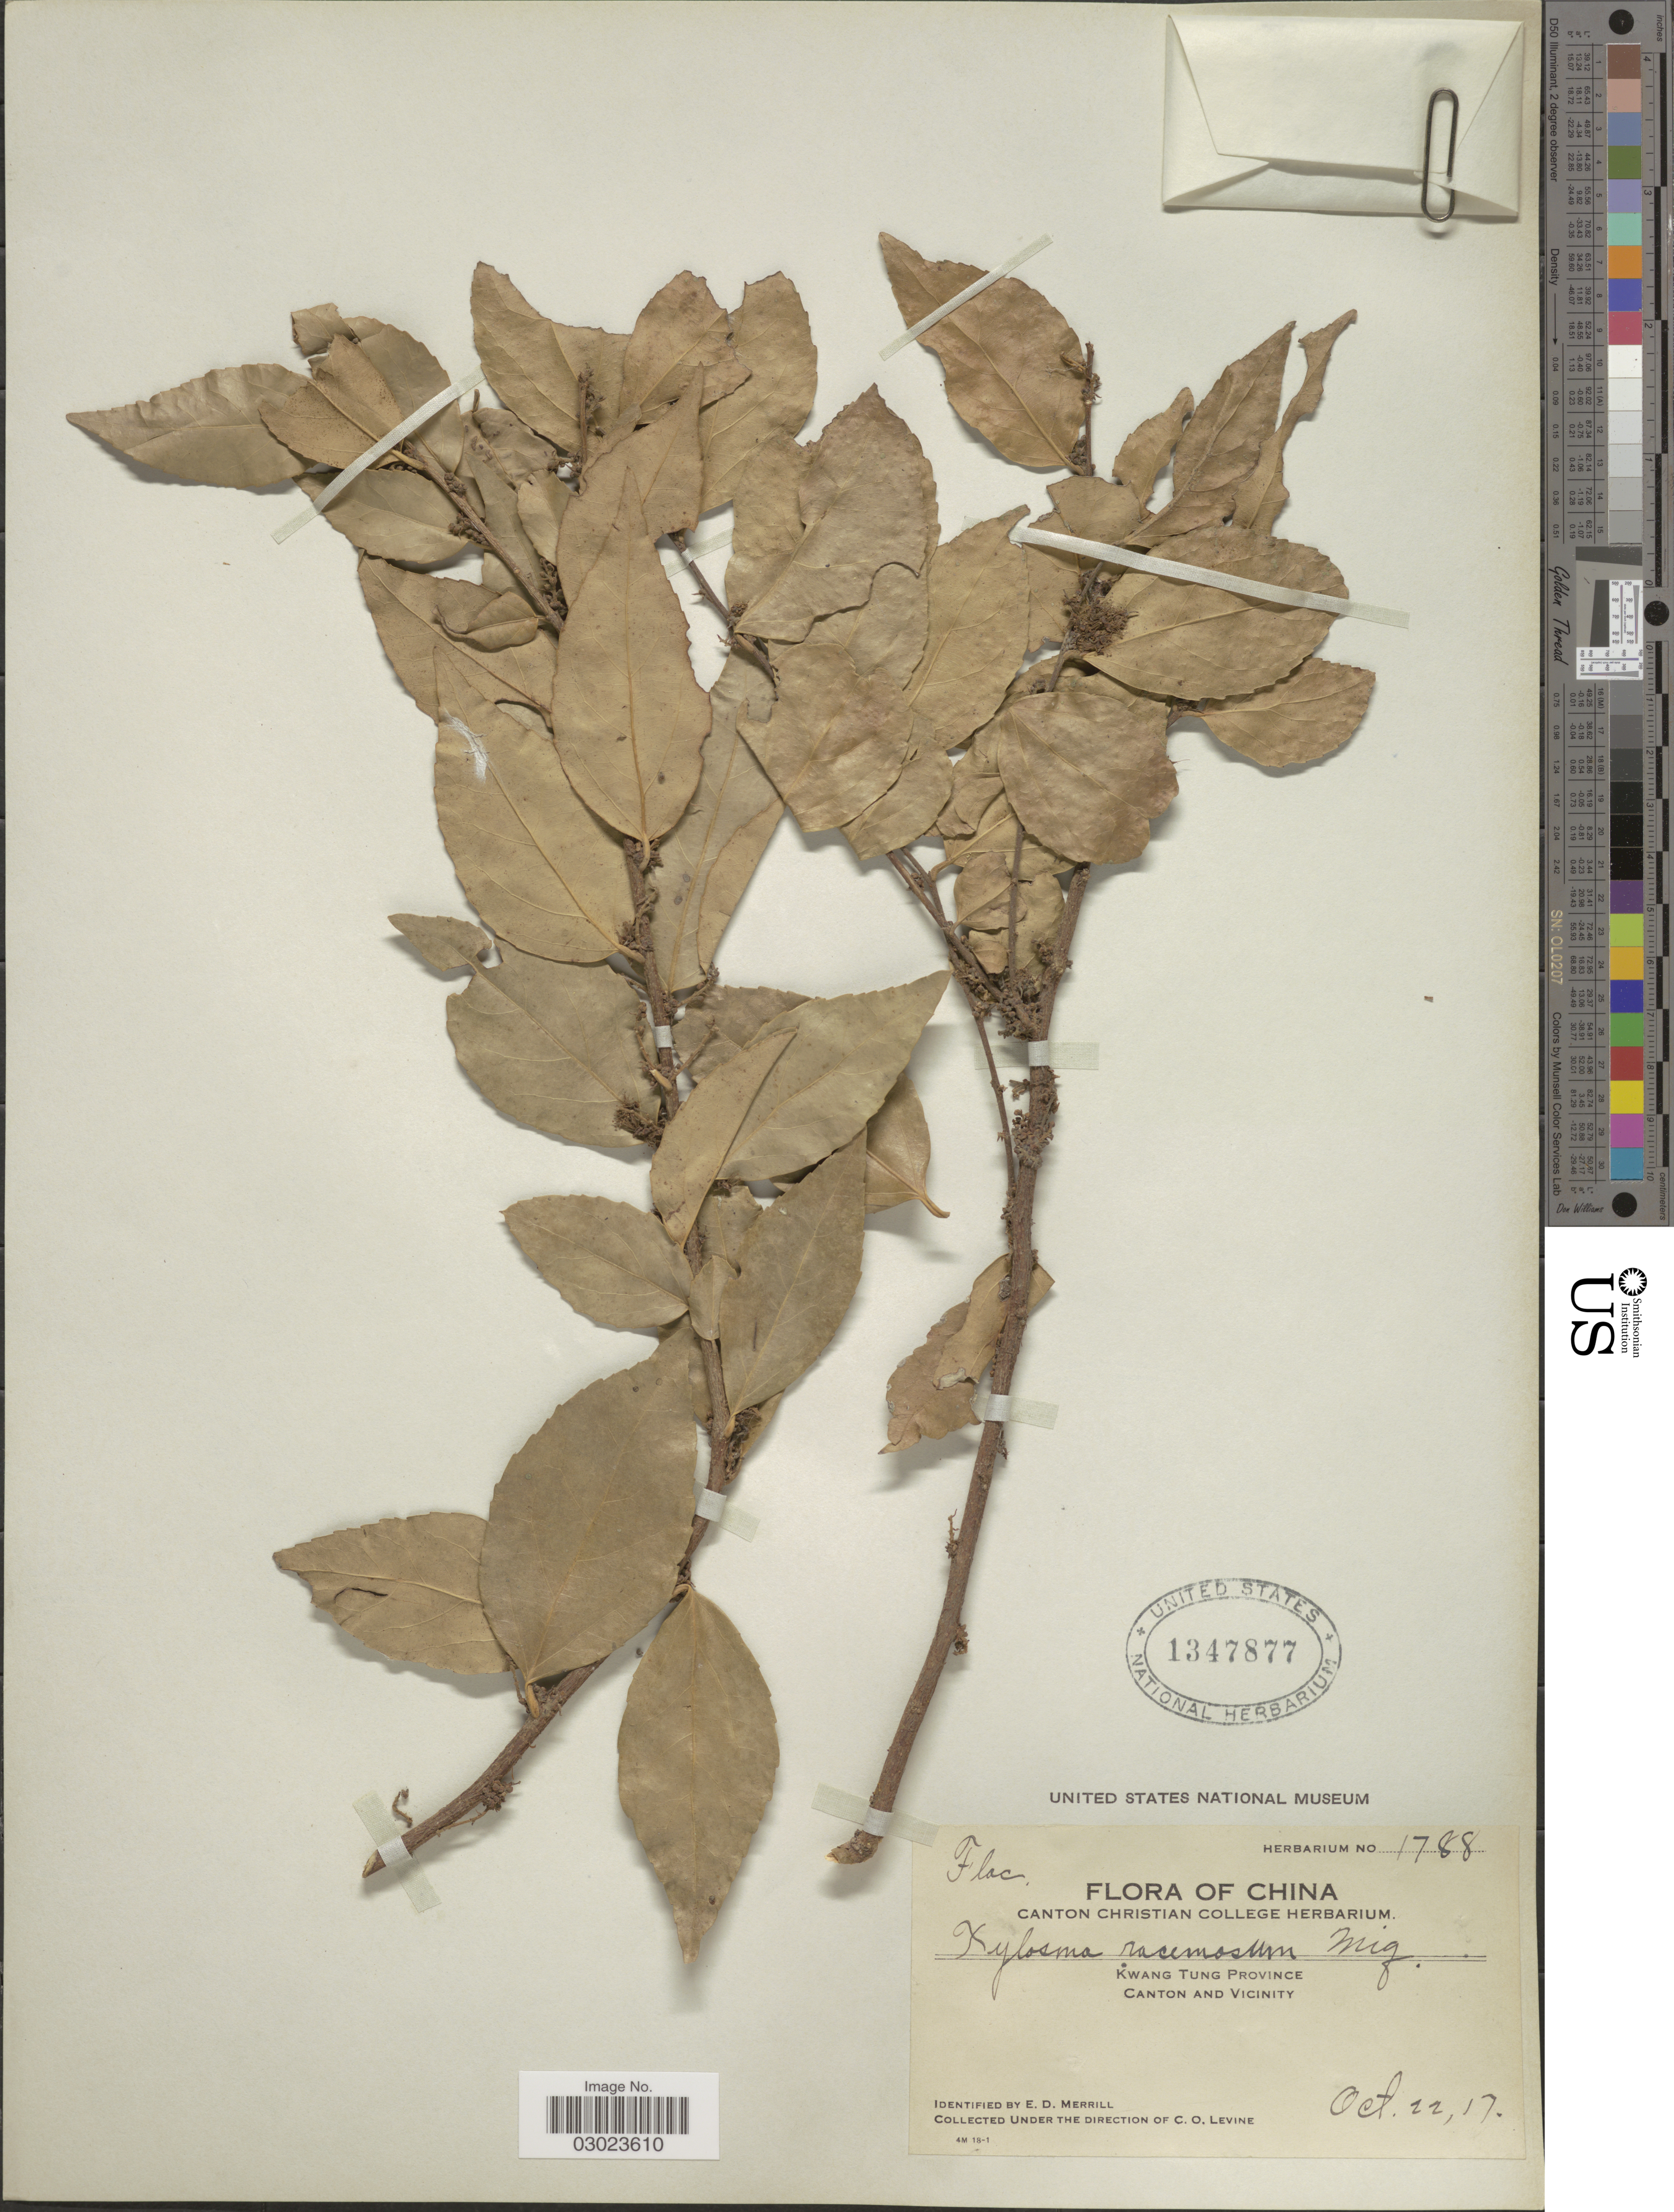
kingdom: Plantae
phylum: Tracheophyta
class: Magnoliopsida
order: Malpighiales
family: Salicaceae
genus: Xylosma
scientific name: Xylosma congesta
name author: (Lour.) Merr.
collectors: C. O. Levine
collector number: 1788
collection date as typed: Transcribed d/m/y: 22/10/17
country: China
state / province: Guangdong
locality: Kwang Tung Province, Canton and Vicinity.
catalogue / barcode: US 1347877